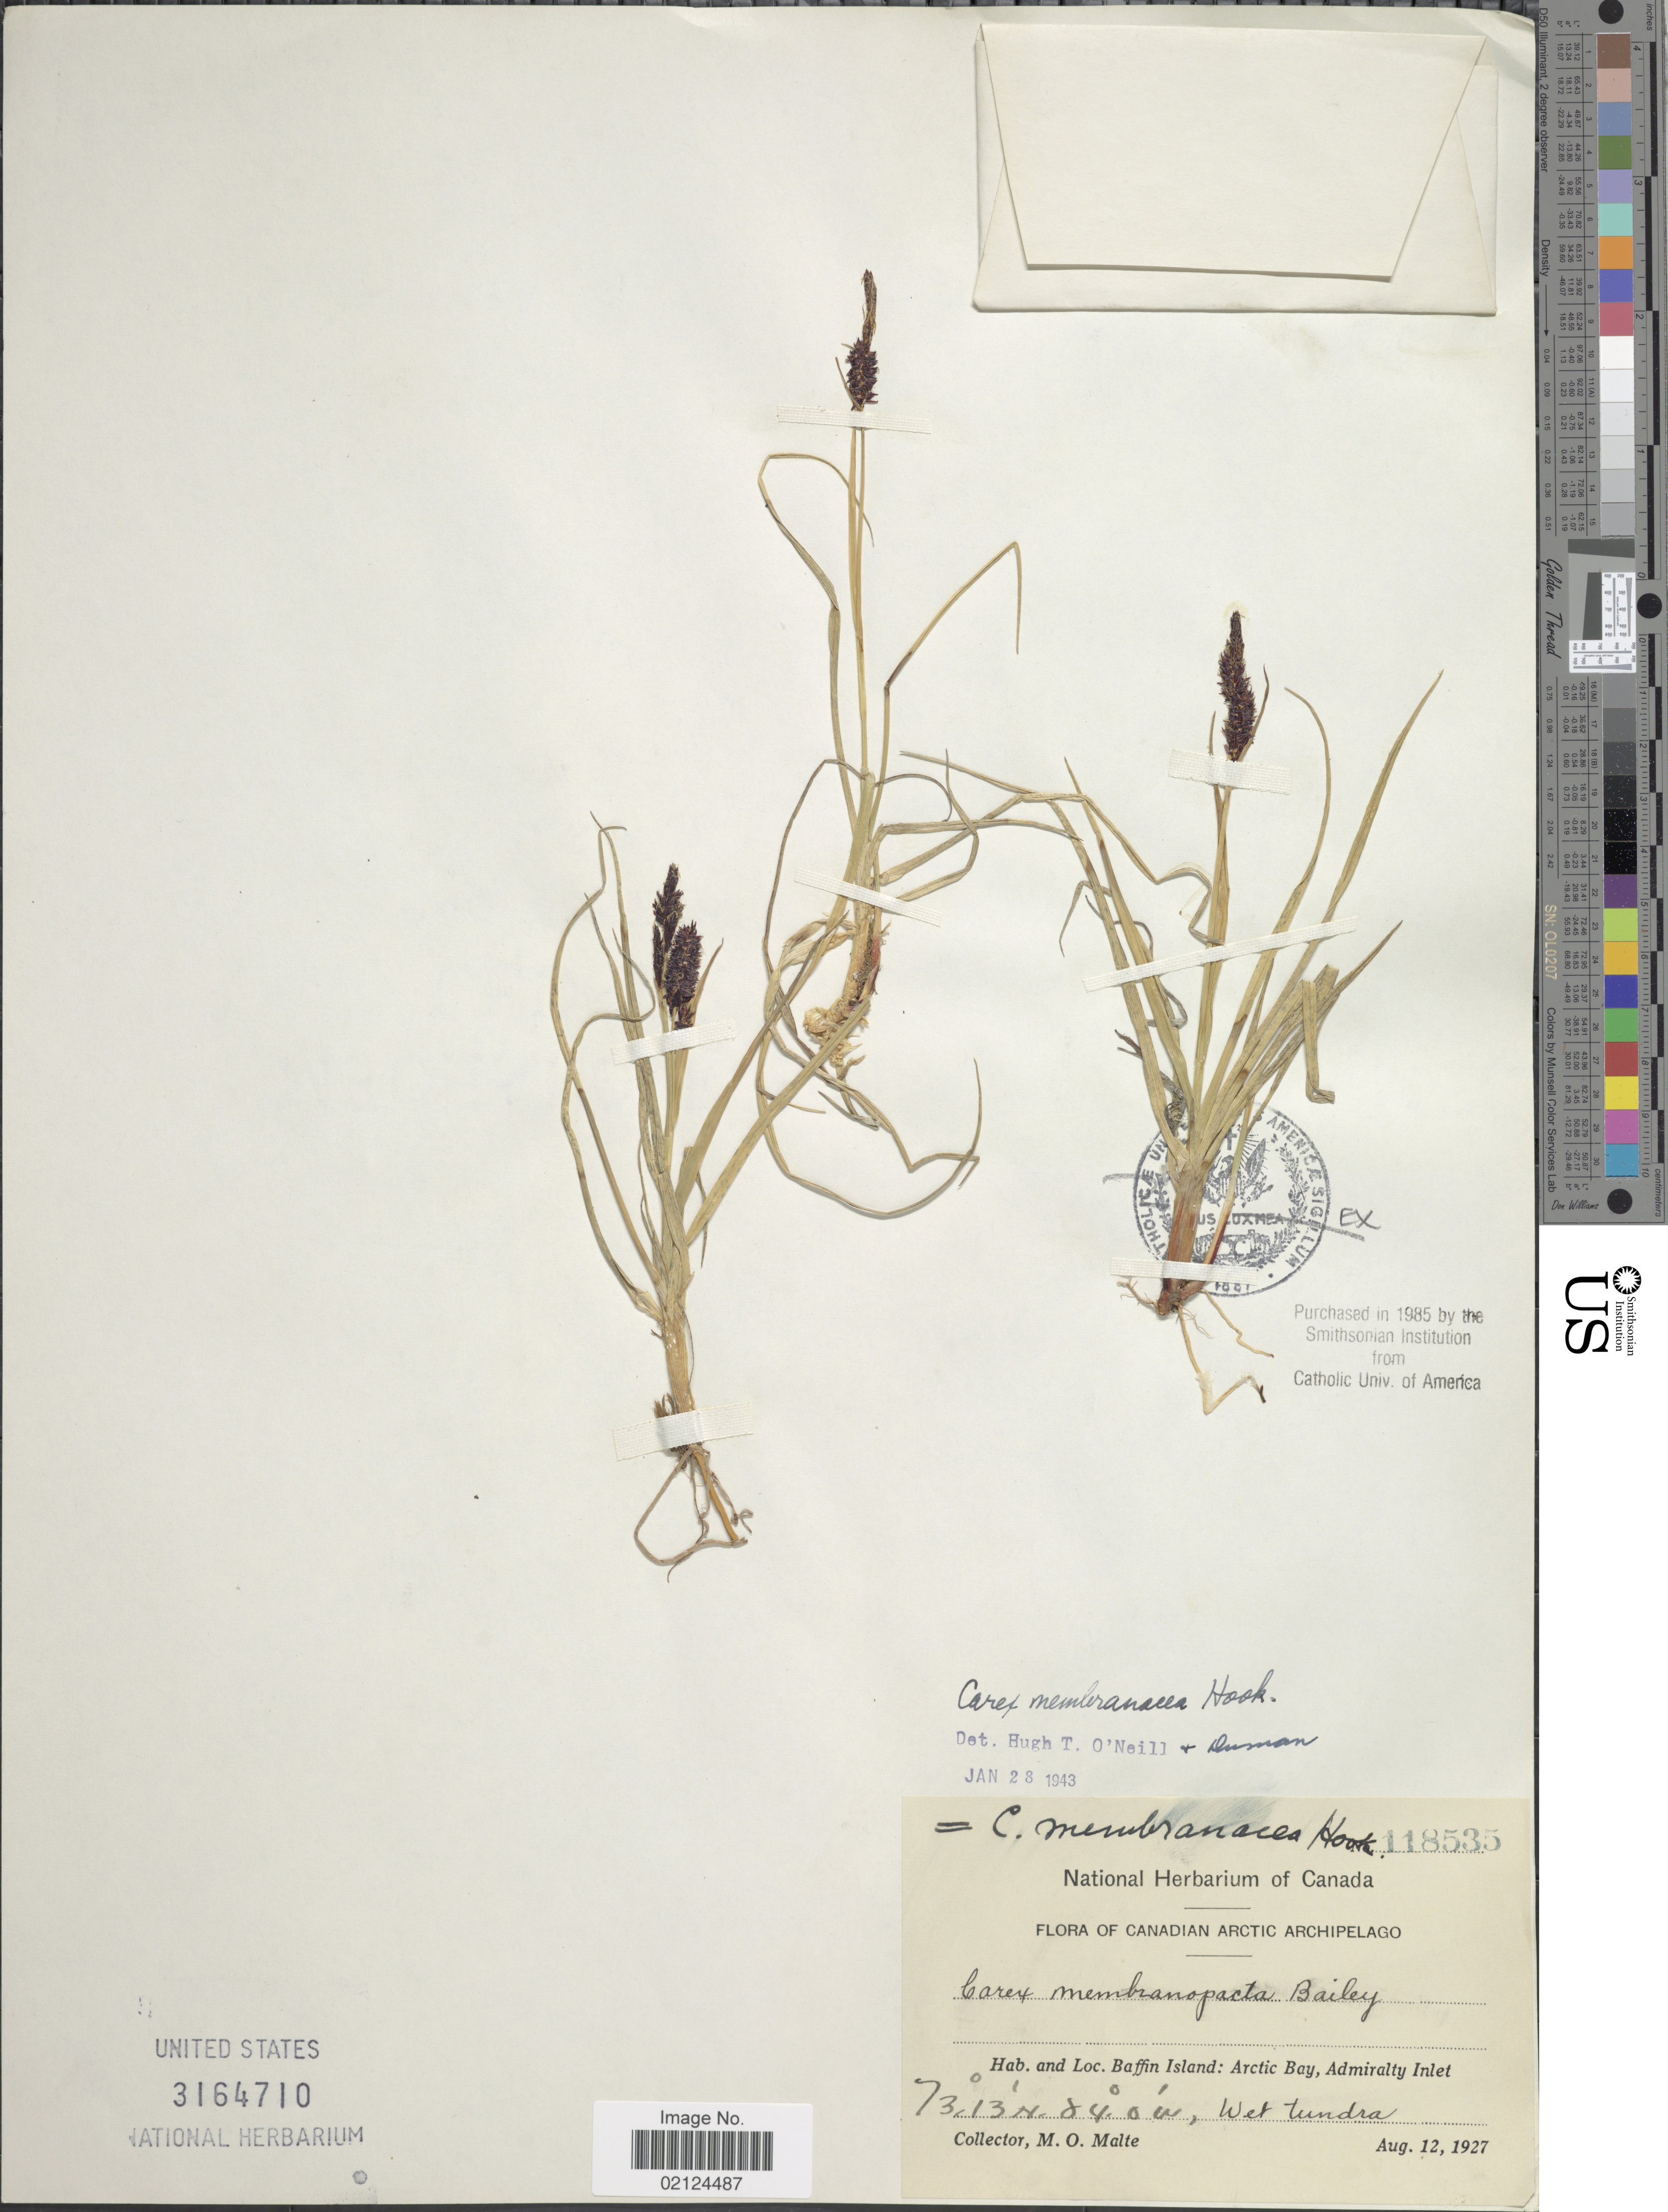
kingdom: Plantae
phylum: Tracheophyta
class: Liliopsida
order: Poales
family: Cyperaceae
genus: Carex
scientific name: Carex membranacea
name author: Hook.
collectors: M. O. Malte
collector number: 118535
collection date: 1927-08-12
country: Canada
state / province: Nunavut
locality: Canadian Arctic Archipelago, Baffin Island, Arctic Bay, Admiralty Inlet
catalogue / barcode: US 3164710